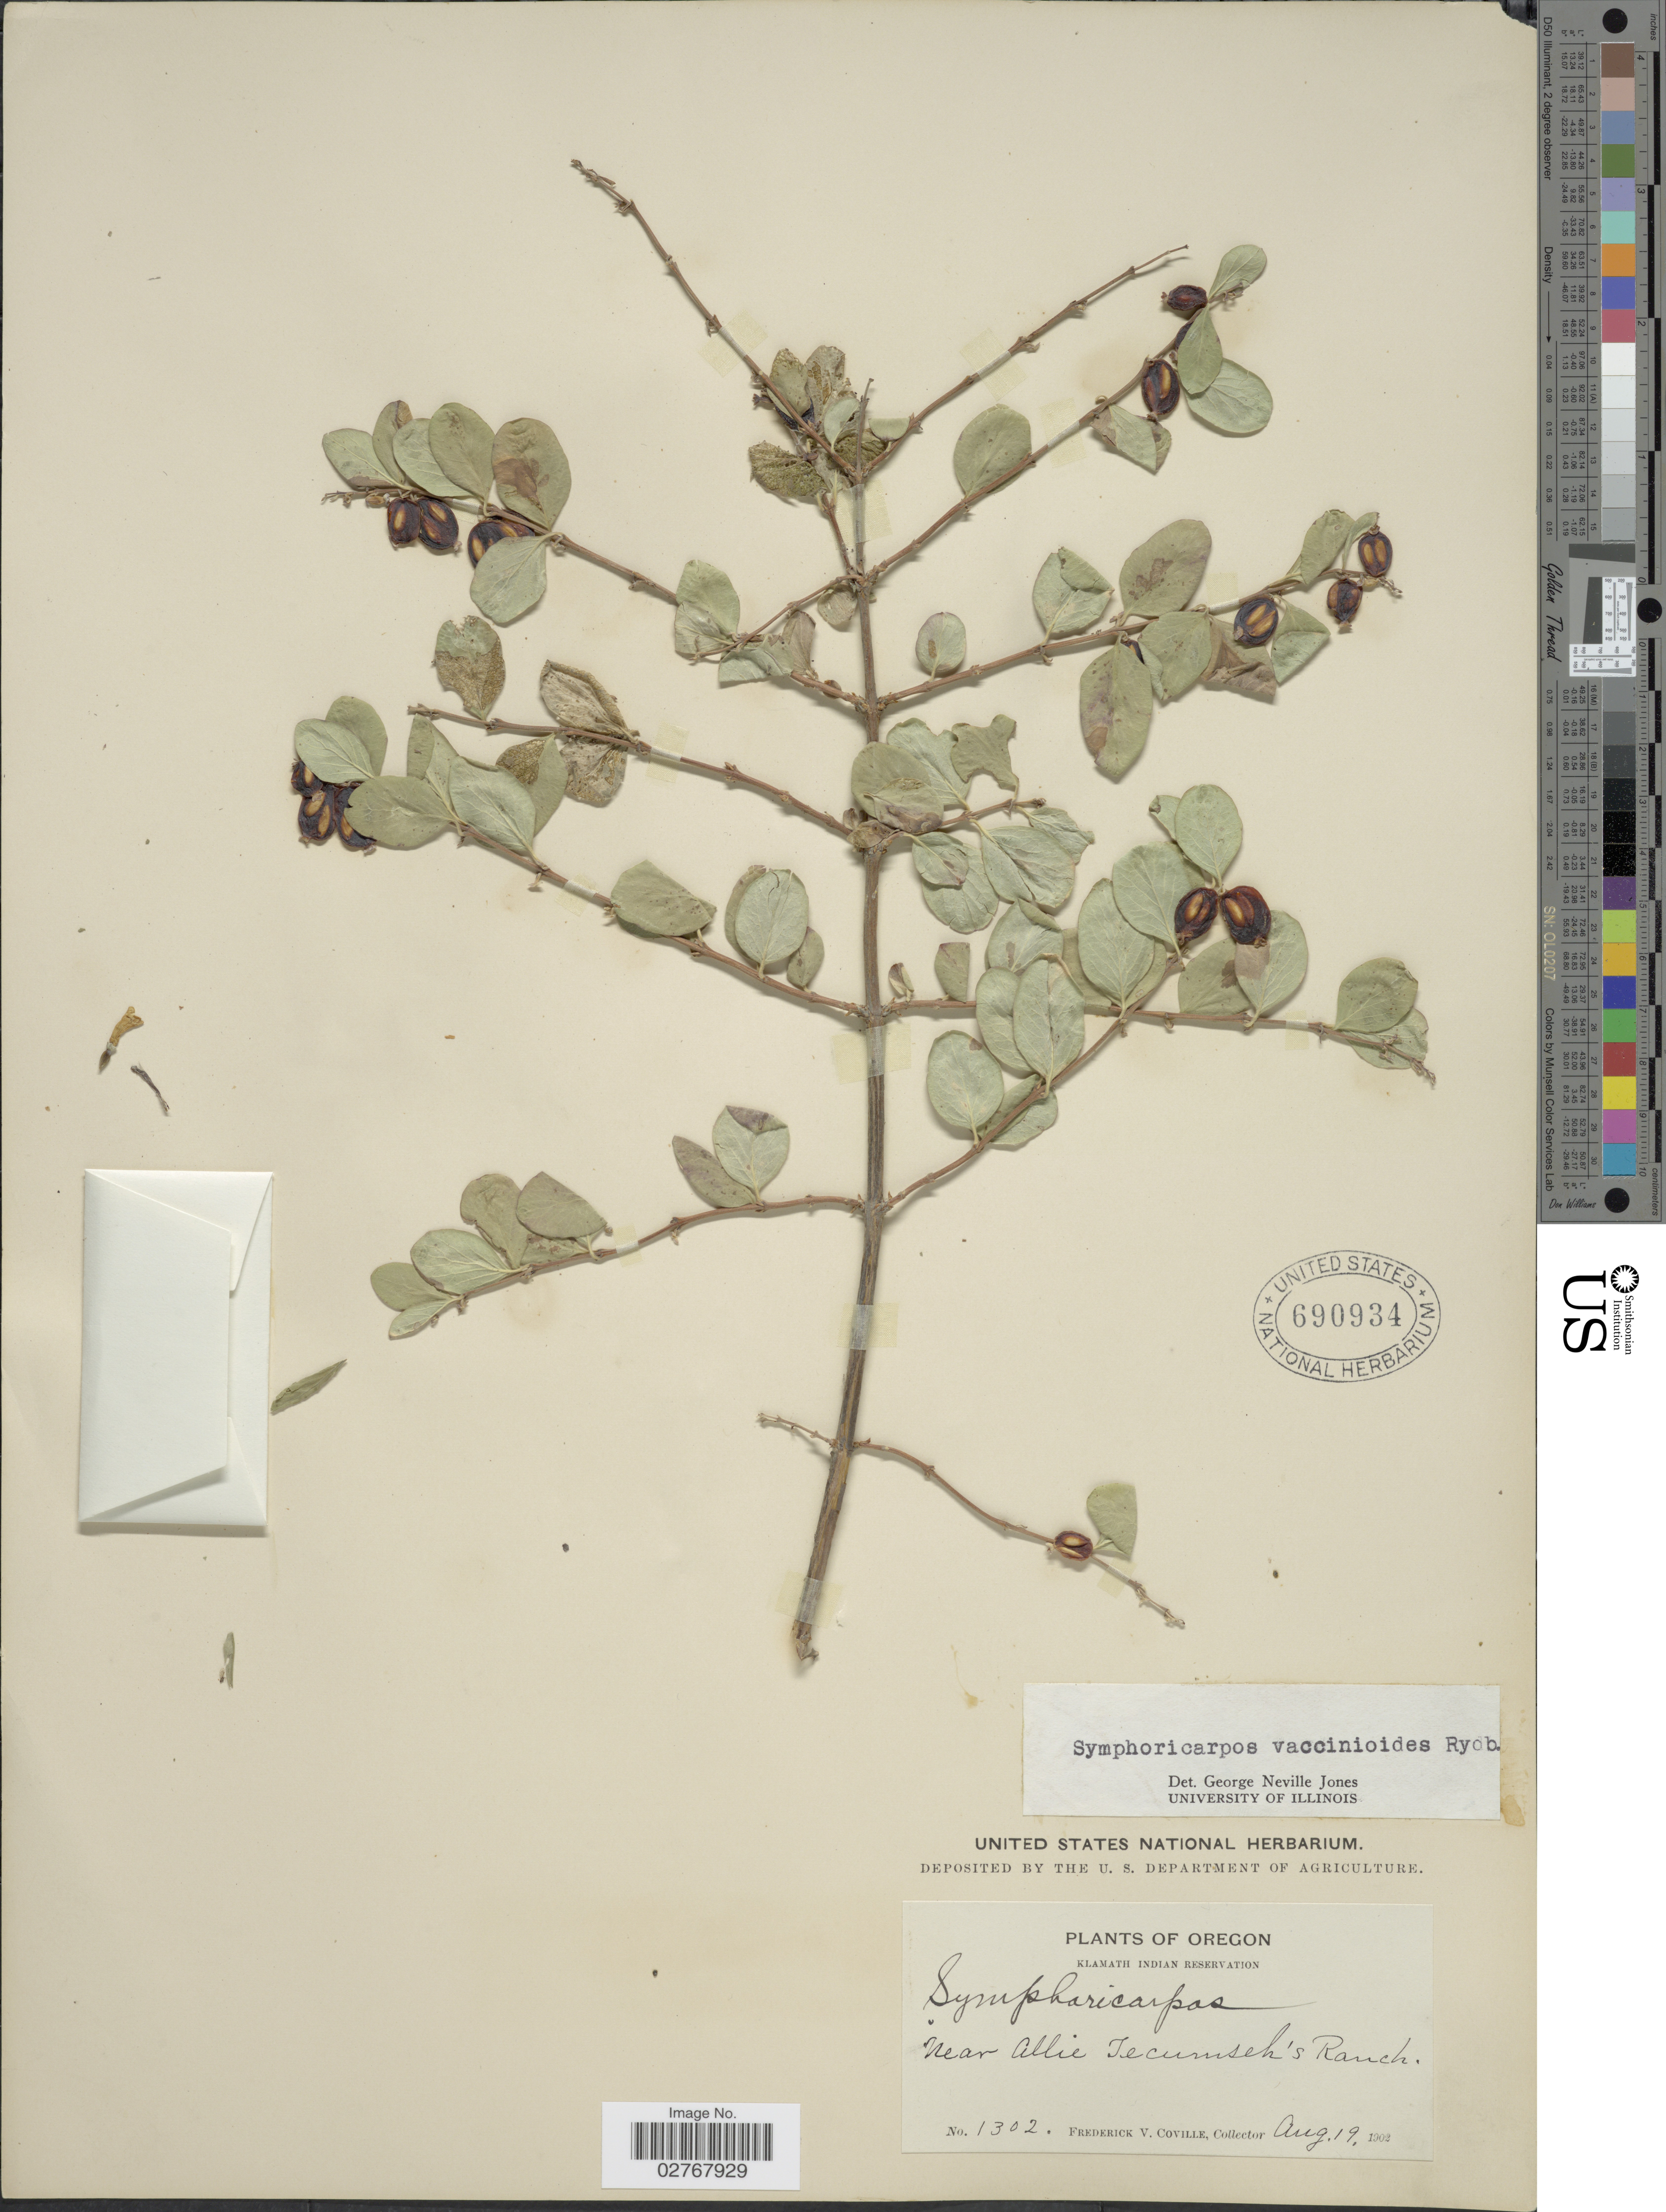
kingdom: Plantae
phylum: Tracheophyta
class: Magnoliopsida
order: Dipsacales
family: Caprifoliaceae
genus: Symphoricarpos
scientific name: Symphoricarpos vaccinioides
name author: Rydb.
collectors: F. V. Coville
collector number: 1302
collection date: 1902-08-19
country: United States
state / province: Oregon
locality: Klamath Indian Reservation, Near Allie Tecumseh's Ranch.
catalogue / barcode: US 690934